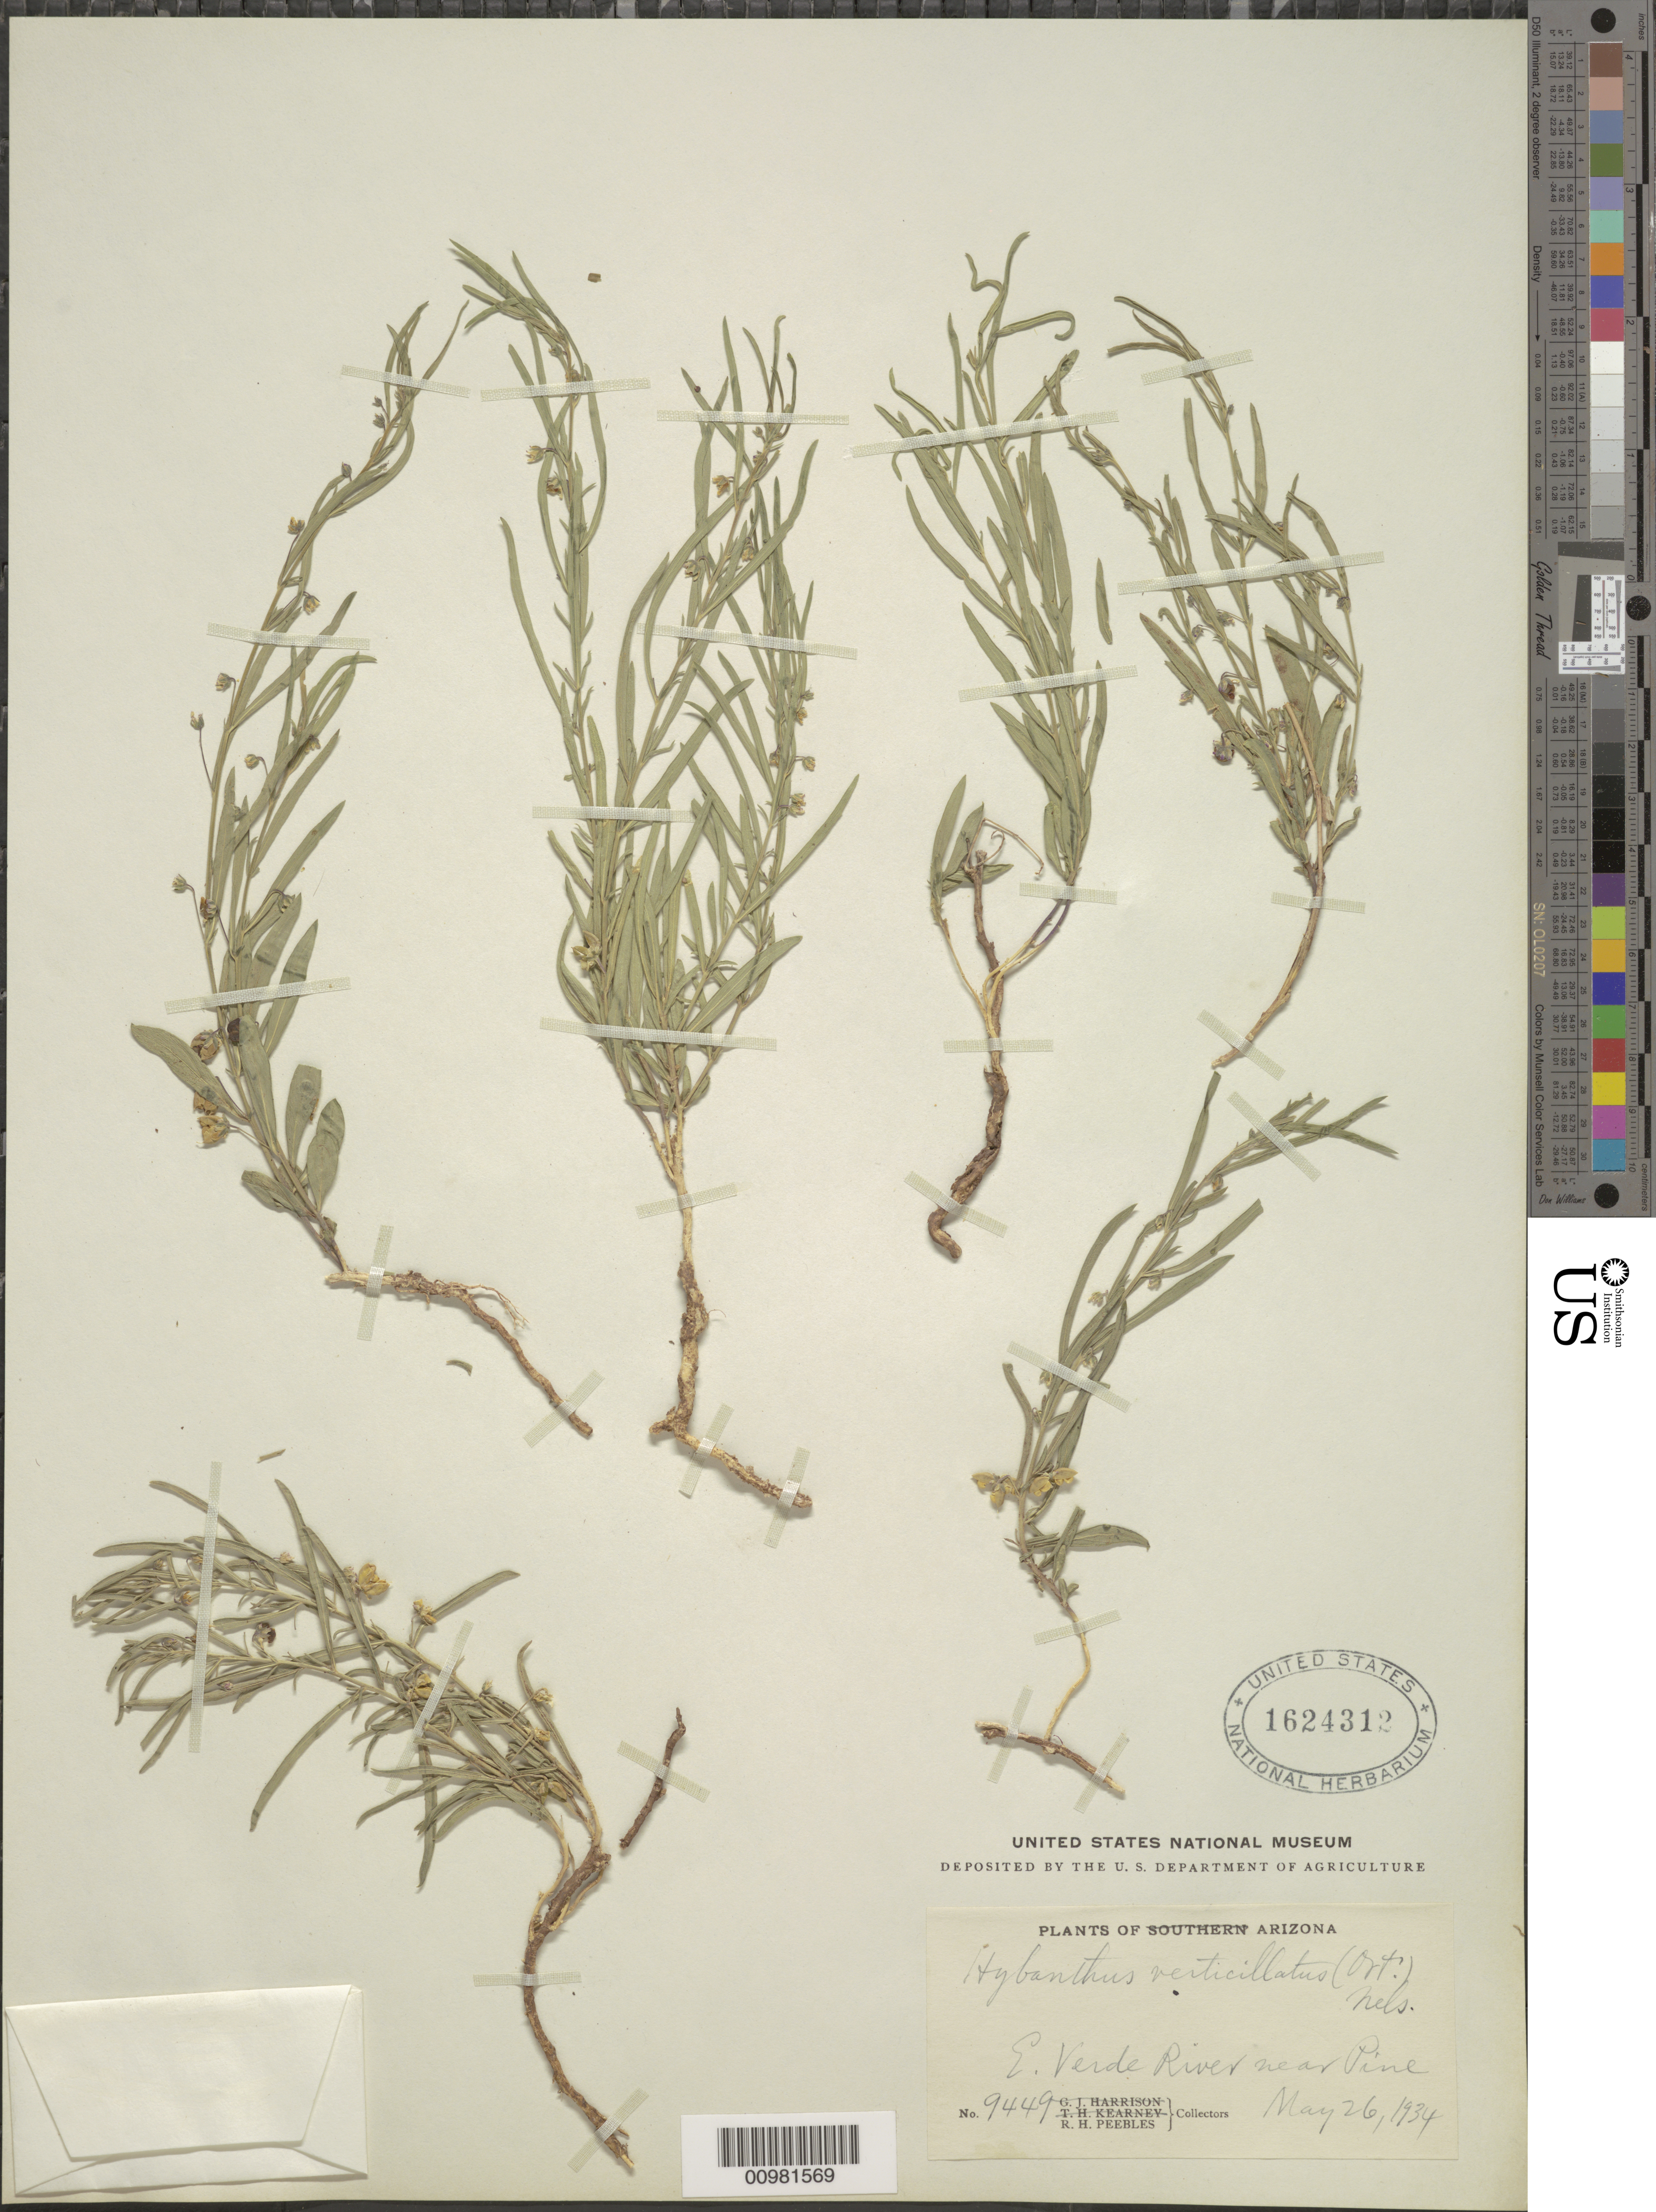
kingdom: Plantae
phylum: Tracheophyta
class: Magnoliopsida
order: Malpighiales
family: Violaceae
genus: Pombalia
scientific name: Pombalia verticillata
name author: (Ortega) Paula-Souza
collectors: R. H. Peebles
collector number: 9449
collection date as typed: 26 May 1934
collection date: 1934-05-26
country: United States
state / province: Arizona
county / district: Gila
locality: E. Verde River, near Pine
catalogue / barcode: US 1624312